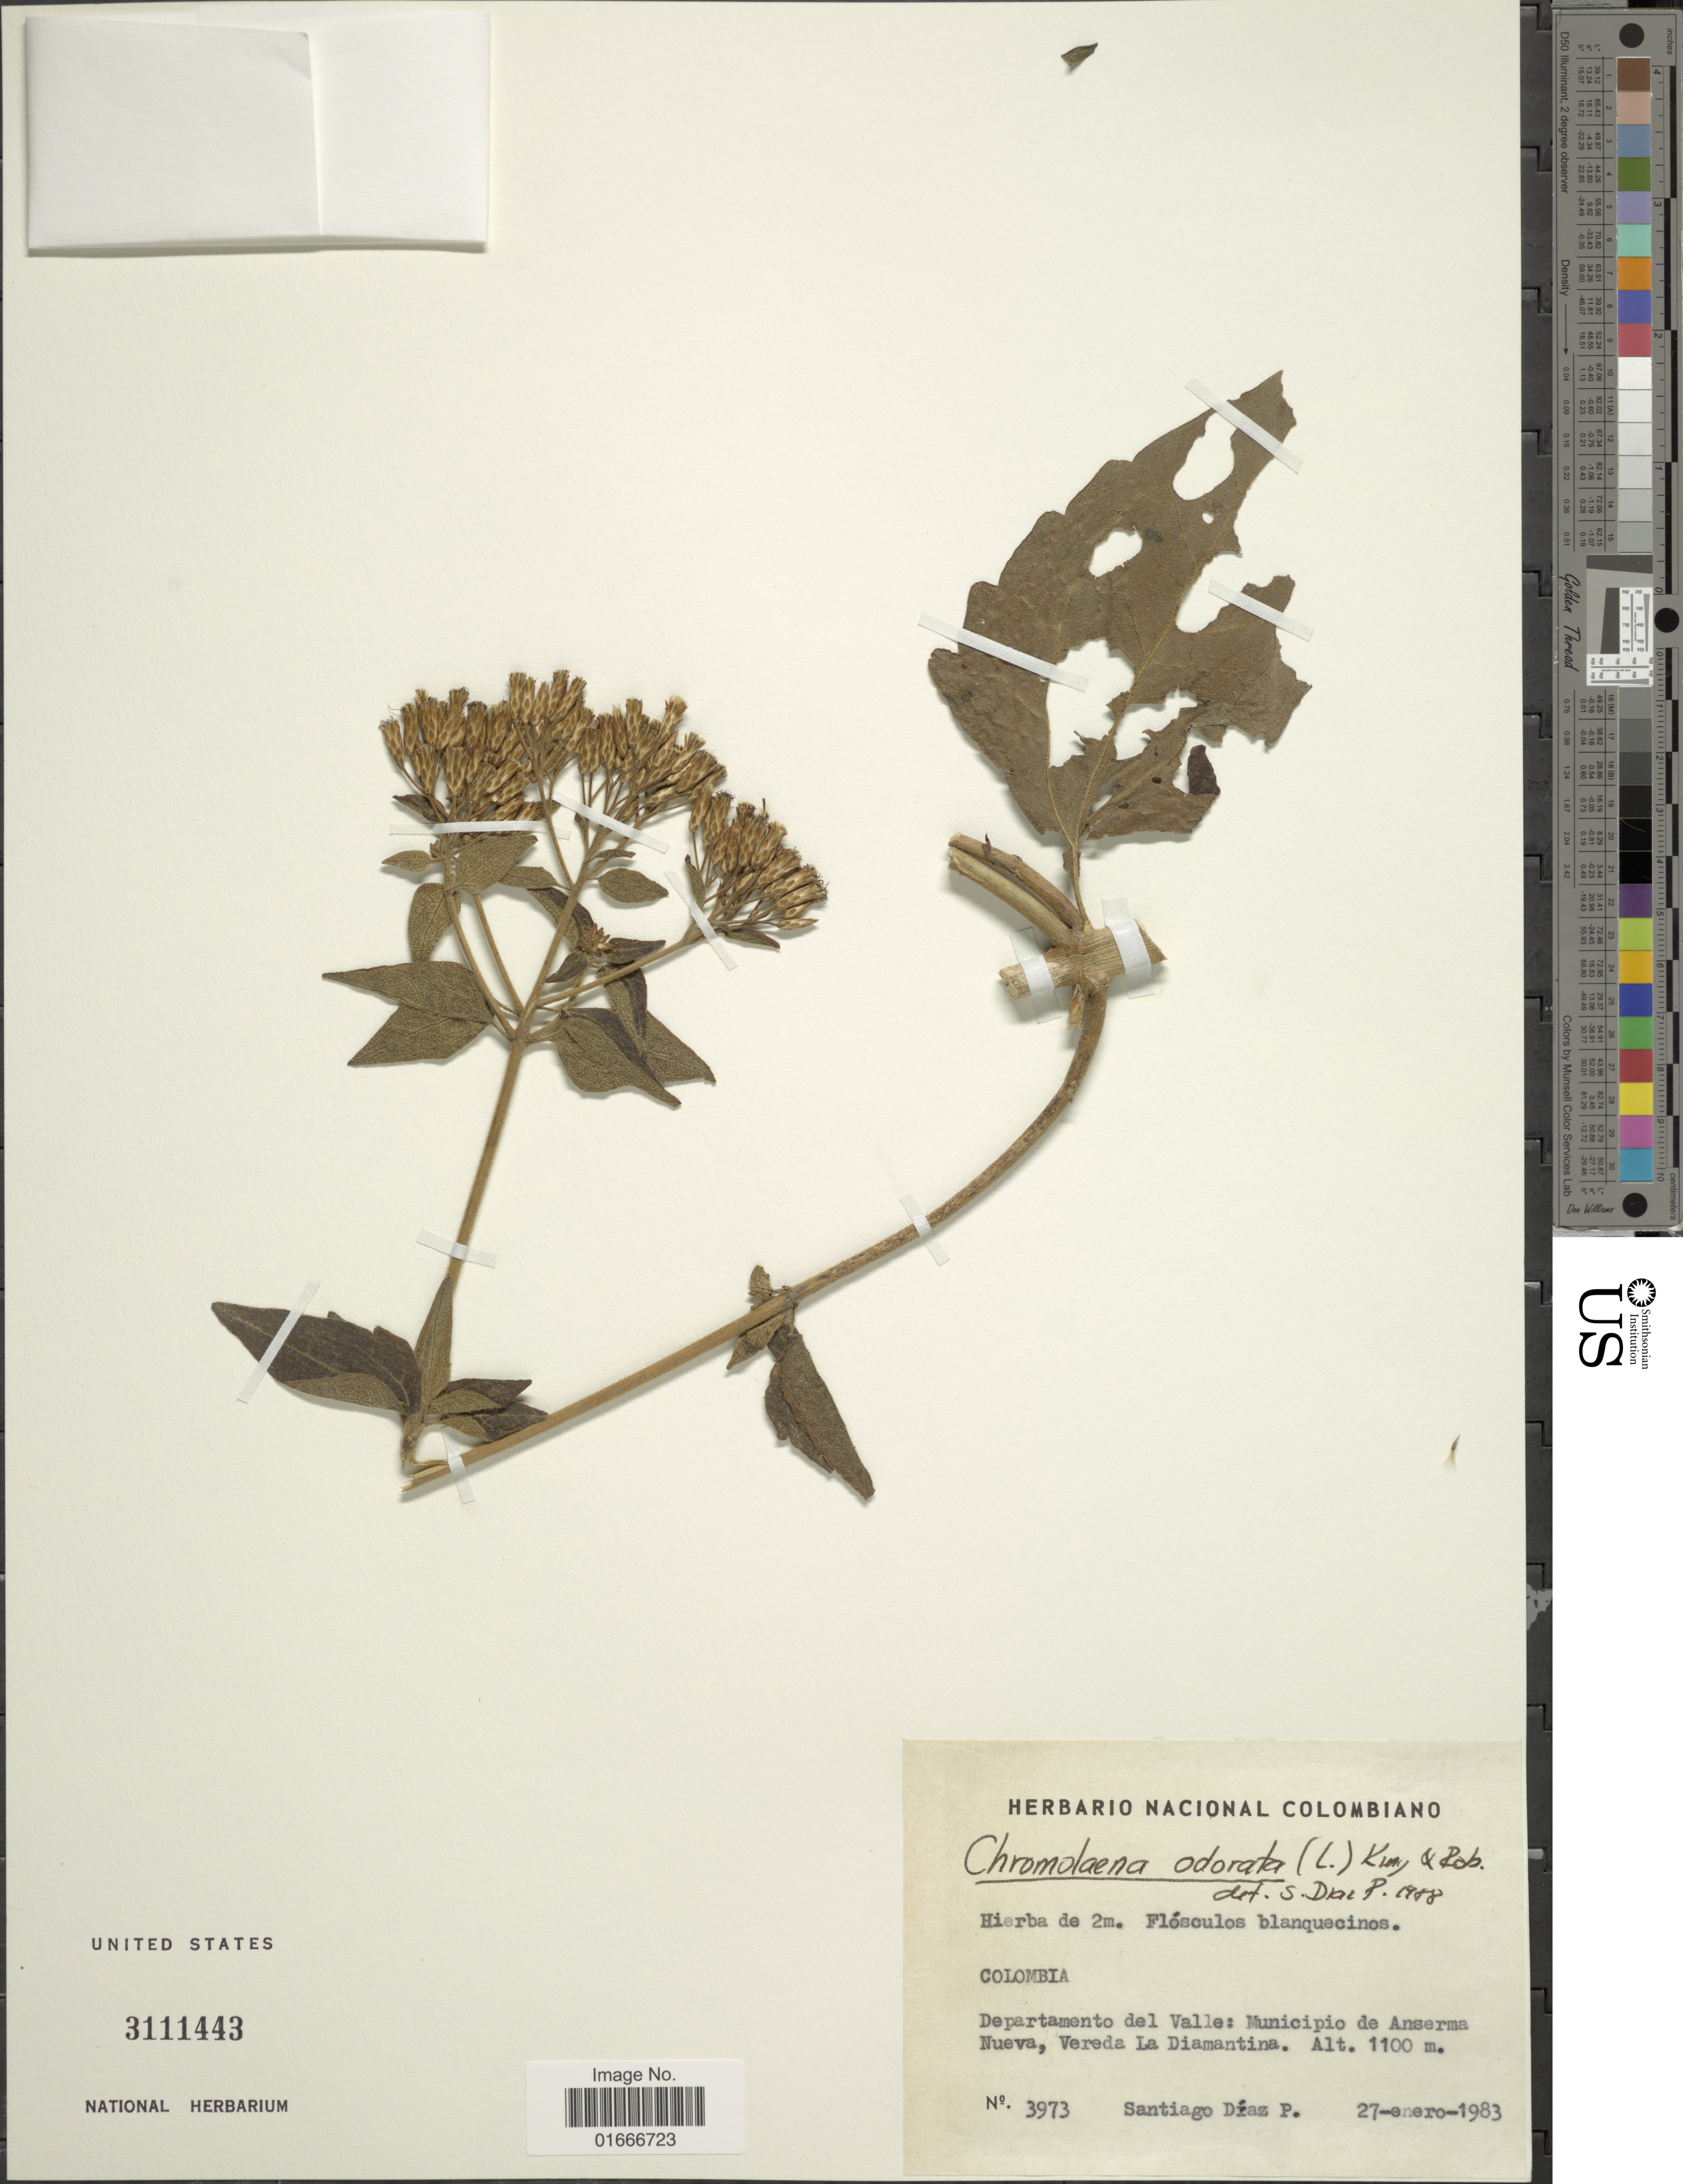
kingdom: Plantae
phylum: Tracheophyta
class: Magnoliopsida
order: Asterales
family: Asteraceae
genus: Chromolaena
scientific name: Chromolaena odorata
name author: (L.) R.M. King & H. Rob.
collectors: S. Díaz Píedrahíta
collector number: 3973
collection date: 1983-01-27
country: Colombia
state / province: Valle del Cauca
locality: Departamento del Valle, Municipio de Anserma Nueva, Vereda La Diamantina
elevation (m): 1100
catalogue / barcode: US 3111443